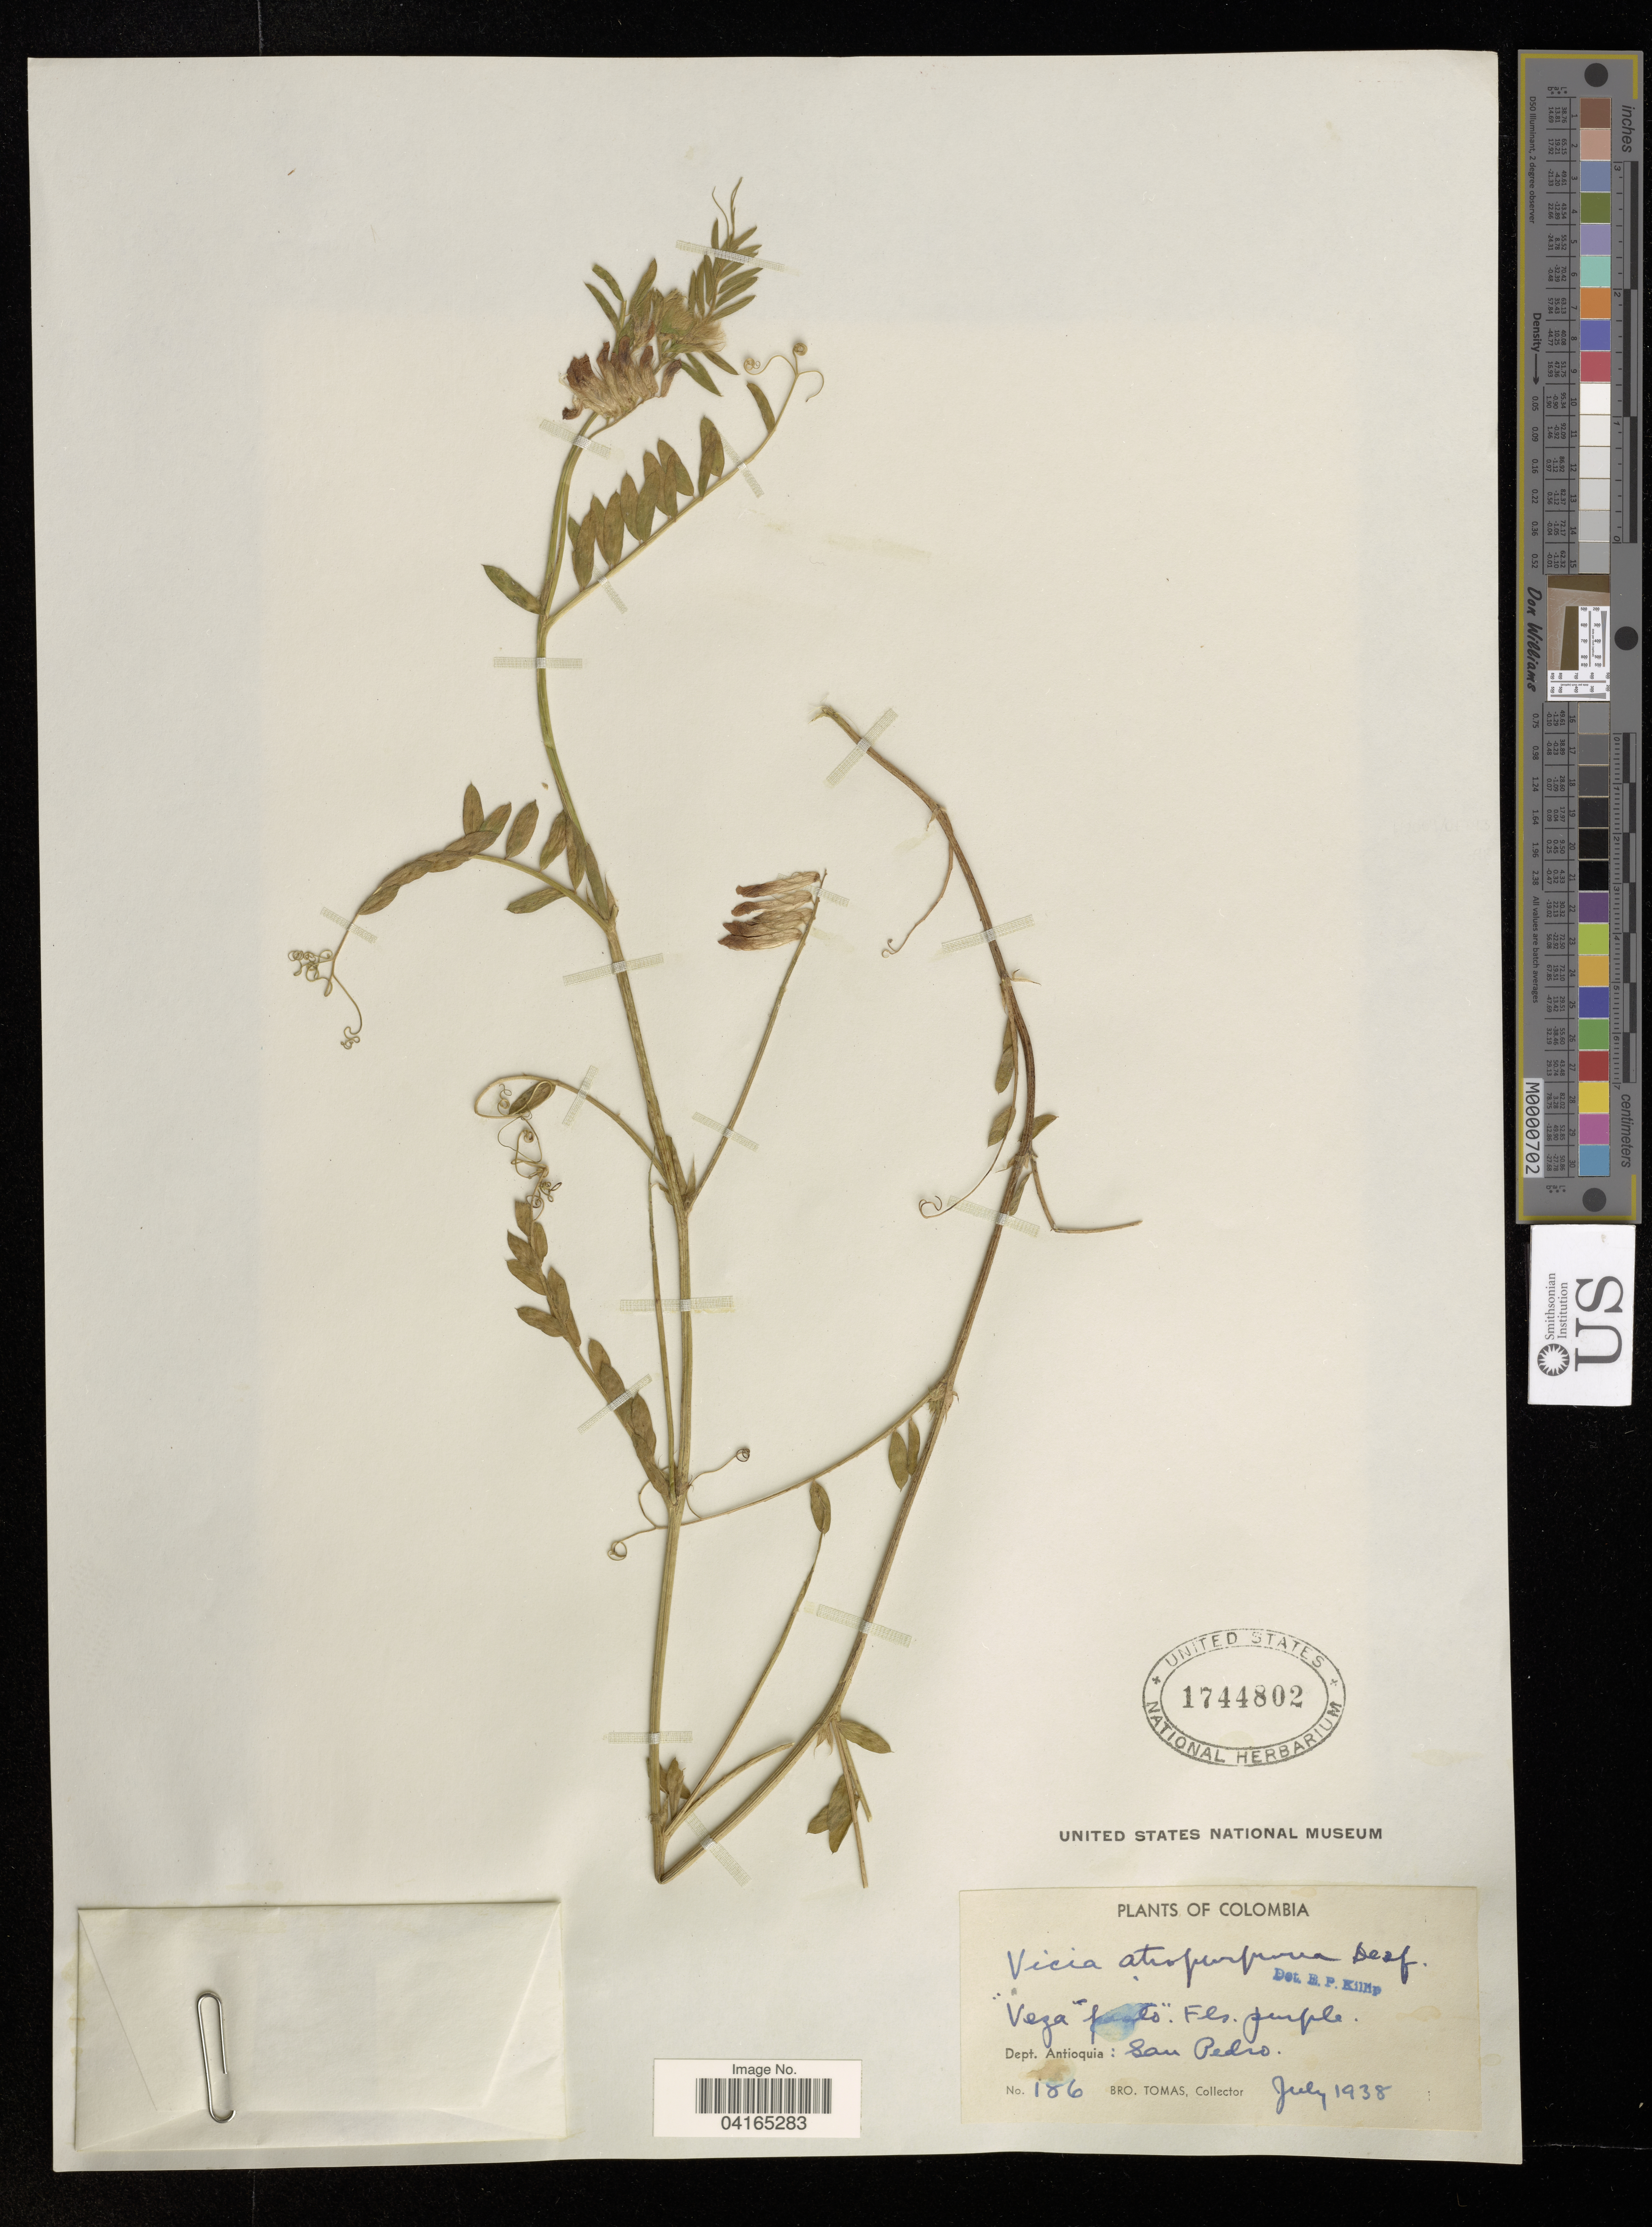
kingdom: Plantae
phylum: Tracheophyta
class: Magnoliopsida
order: Fabales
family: Fabaceae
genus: Vicia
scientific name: Vicia atropurpurea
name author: Desf.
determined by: Hechenleitner, Paulina, RBG Edinburgh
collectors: B. Tomas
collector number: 186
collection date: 1938-07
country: Colombia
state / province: Antioquia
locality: Dept. Antioquia: San Pedro.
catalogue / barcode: US 1744802